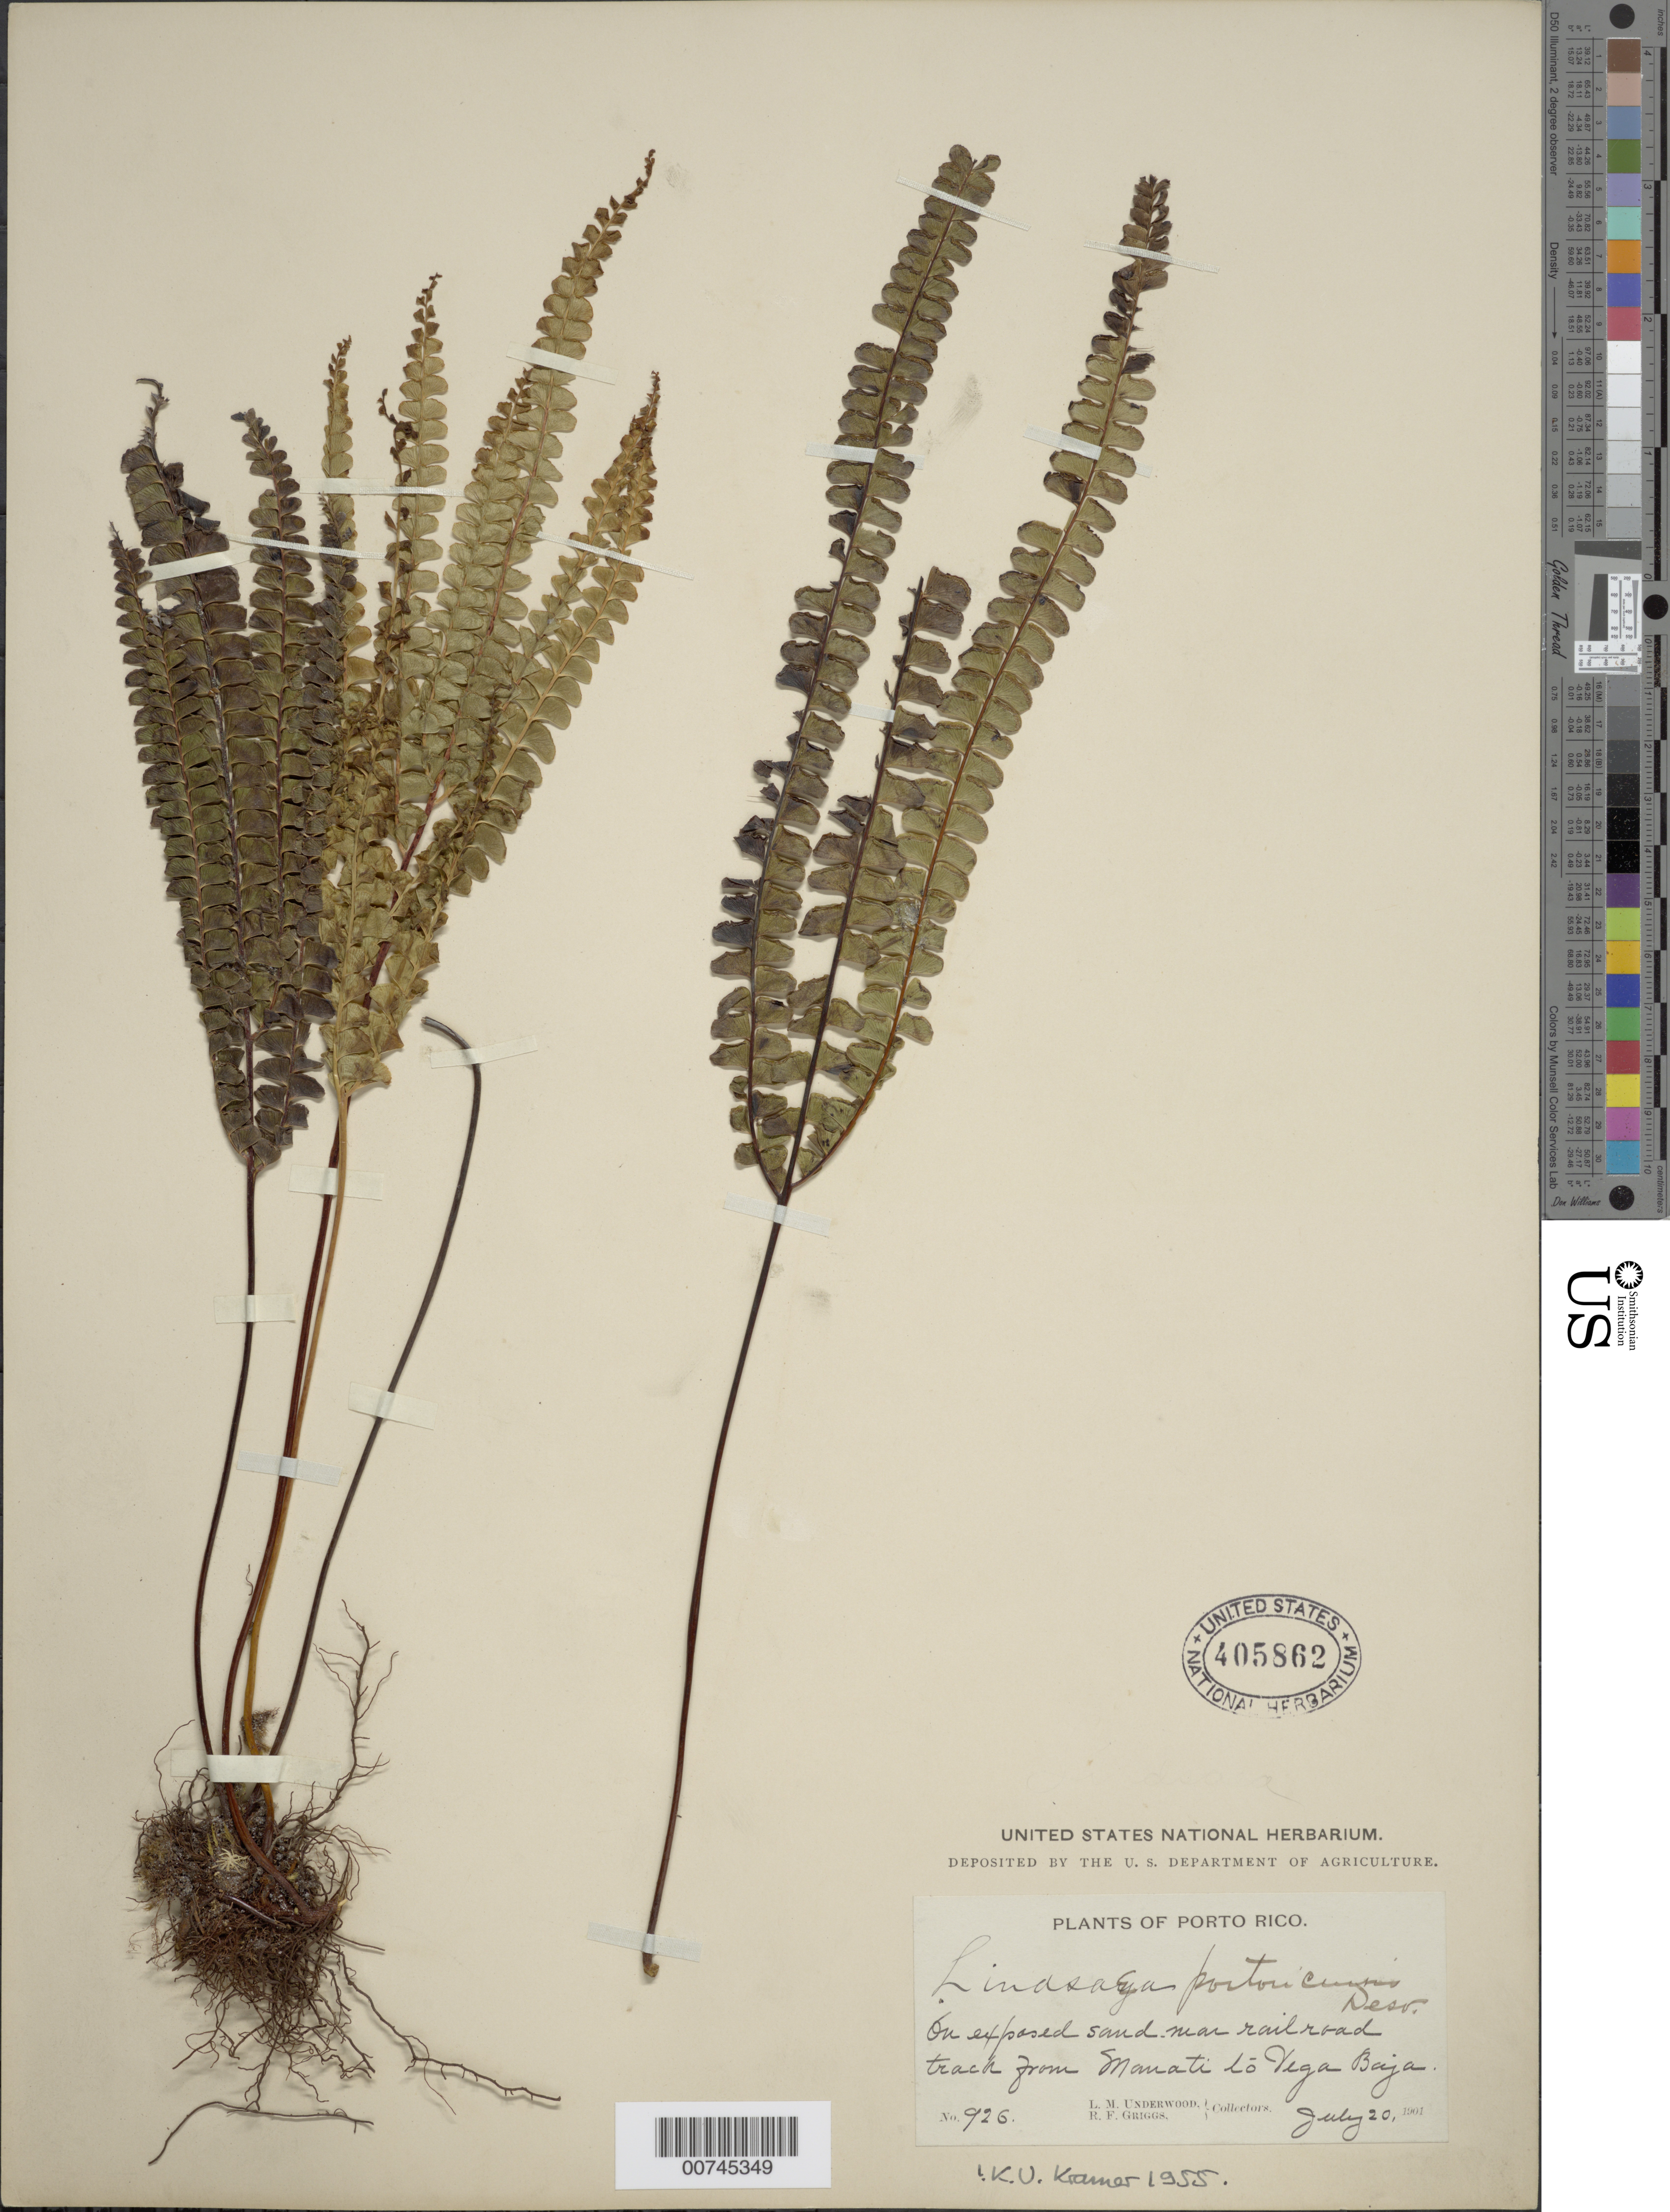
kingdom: Plantae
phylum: Tracheophyta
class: Polypodiopsida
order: Polypodiales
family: Lindsaeaceae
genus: Lindsaea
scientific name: Lindsaea portoricensis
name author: Desv.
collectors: L. M. Underwood & R. F. Griggs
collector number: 926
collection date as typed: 20 Jul 1901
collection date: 1901-07-20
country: Puerto Rico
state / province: Vega Baja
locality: Near rail road track from Manatí to Vega Baja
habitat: On exposed sand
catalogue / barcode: US 405862